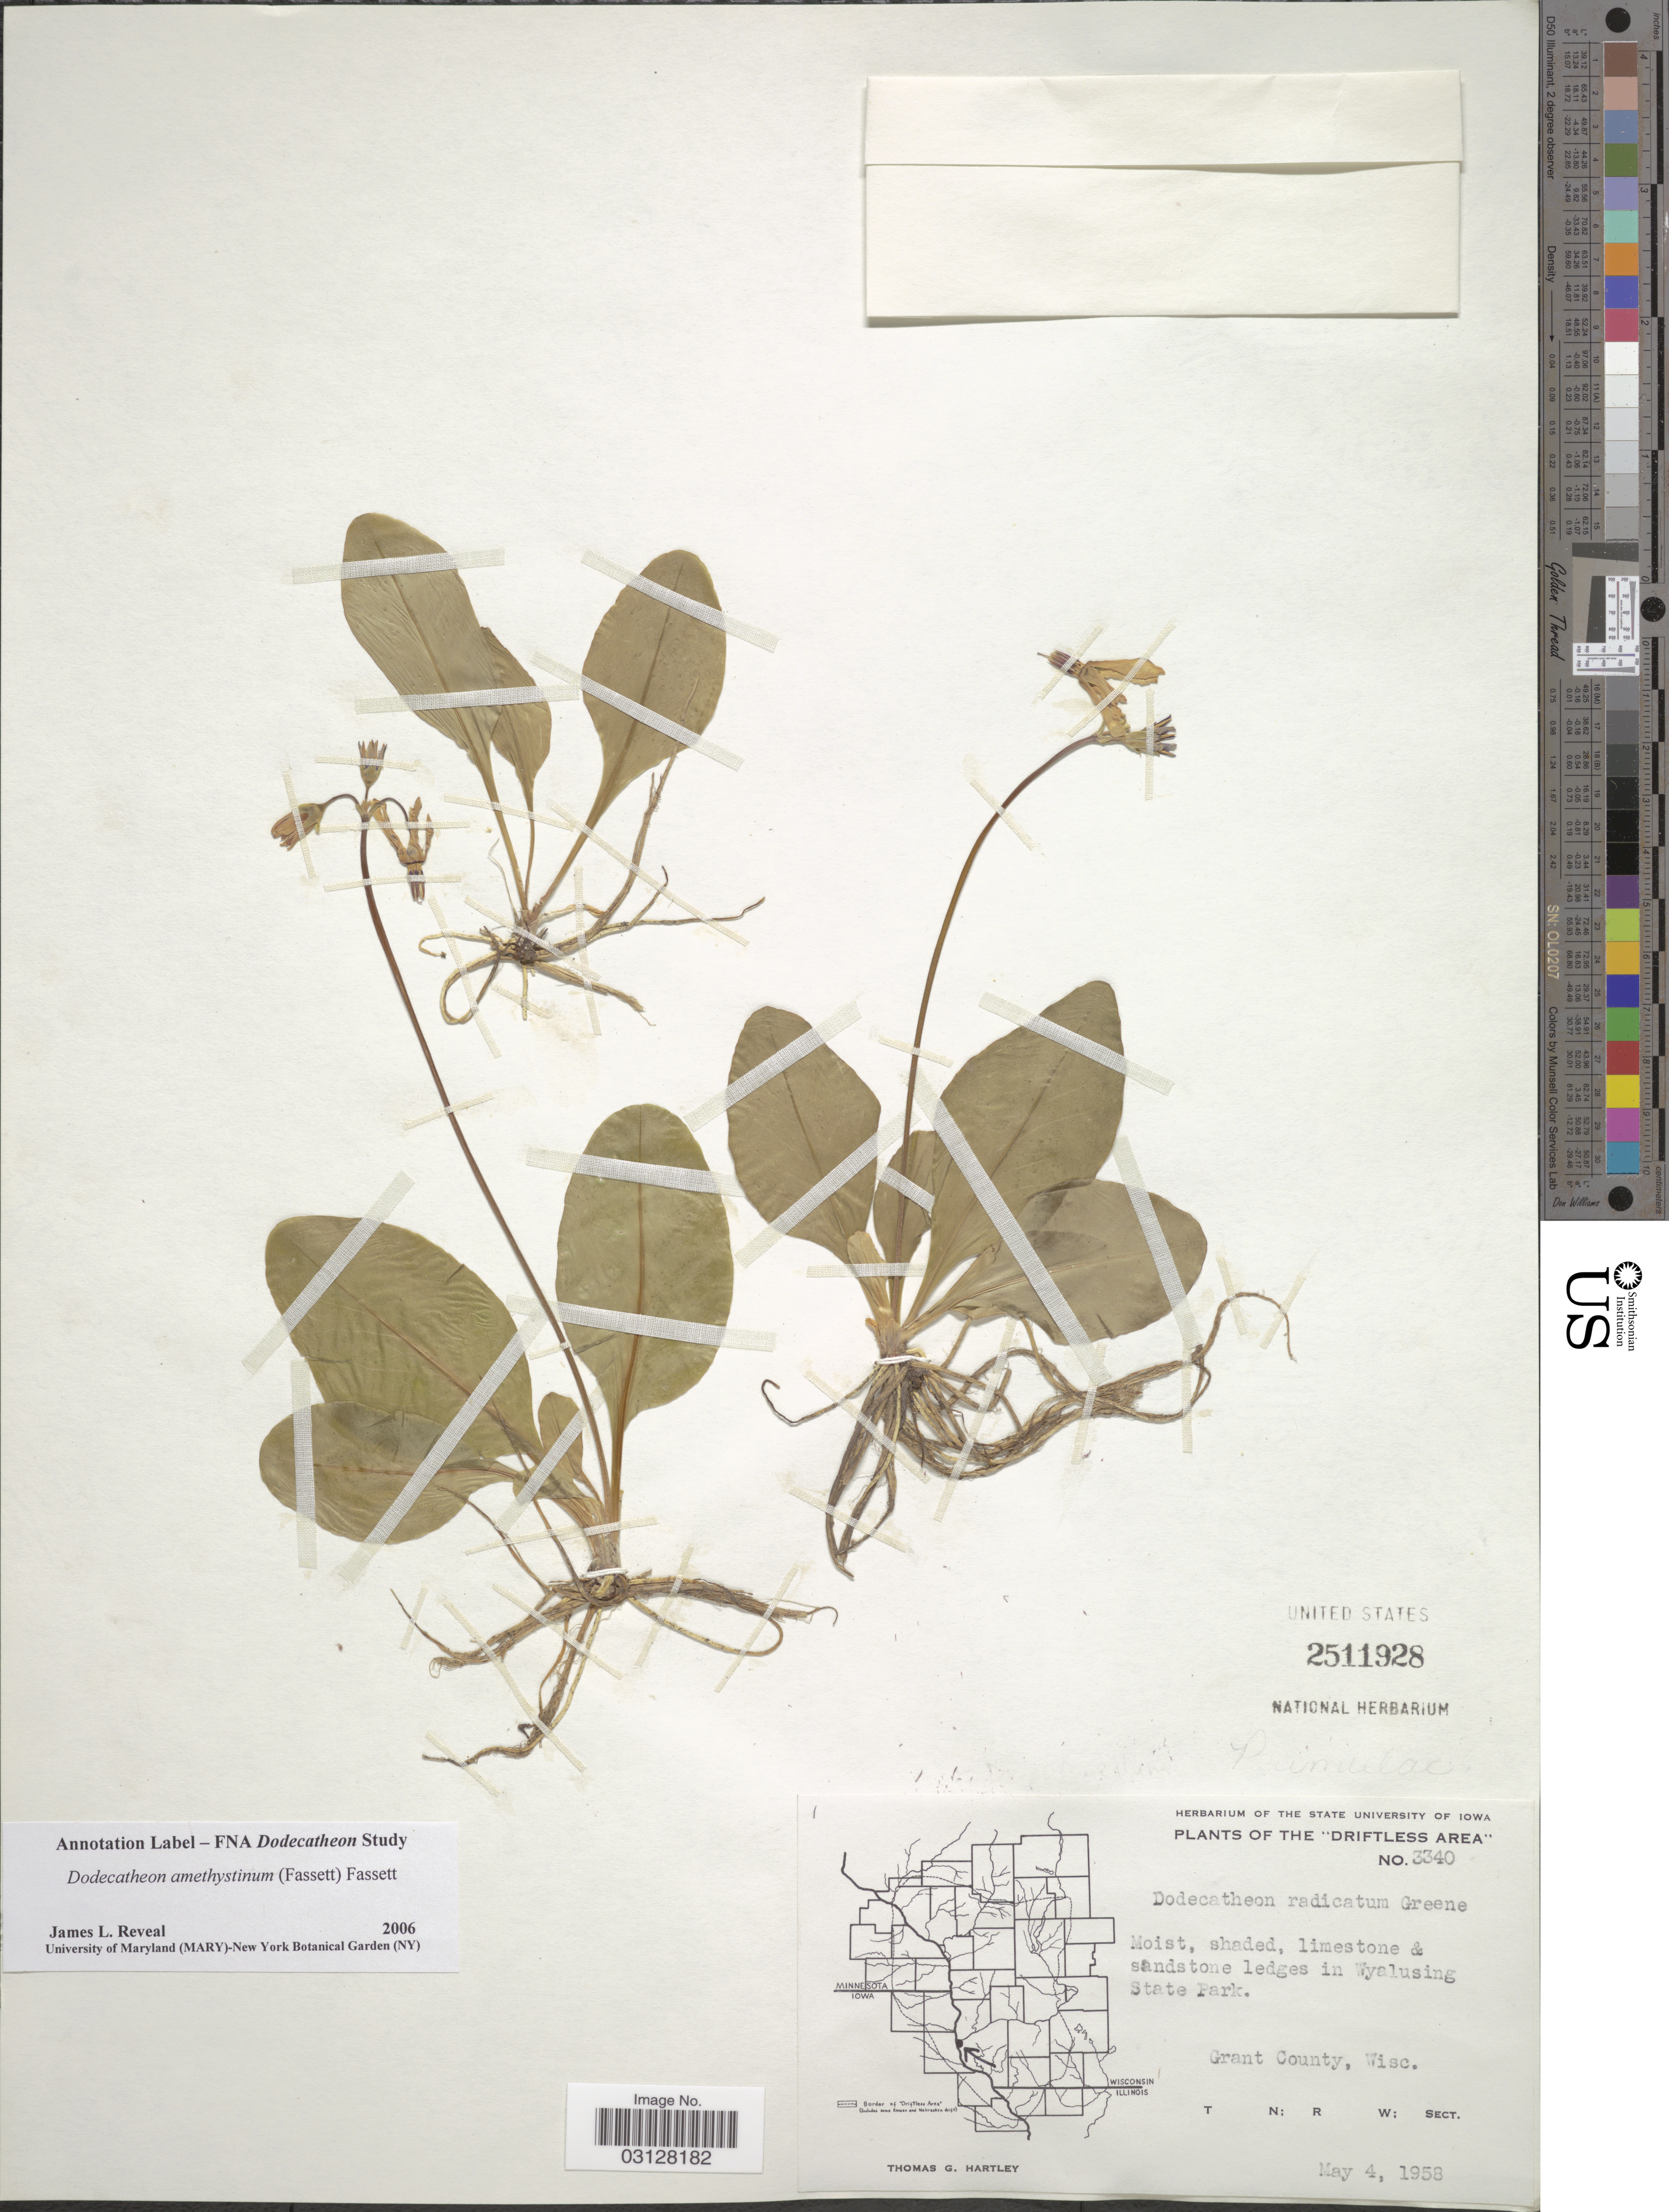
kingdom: Plantae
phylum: Tracheophyta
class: Magnoliopsida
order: Ericales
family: Primulaceae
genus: Dodecatheon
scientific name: Dodecatheon amethystinum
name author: (Fassett) Fassett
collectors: T. Hartley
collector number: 3340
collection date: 1958-05-04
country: United States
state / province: Wisconsin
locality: The "Driftless Area". Wyalusing State Park. Grant County.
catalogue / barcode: US 2511928